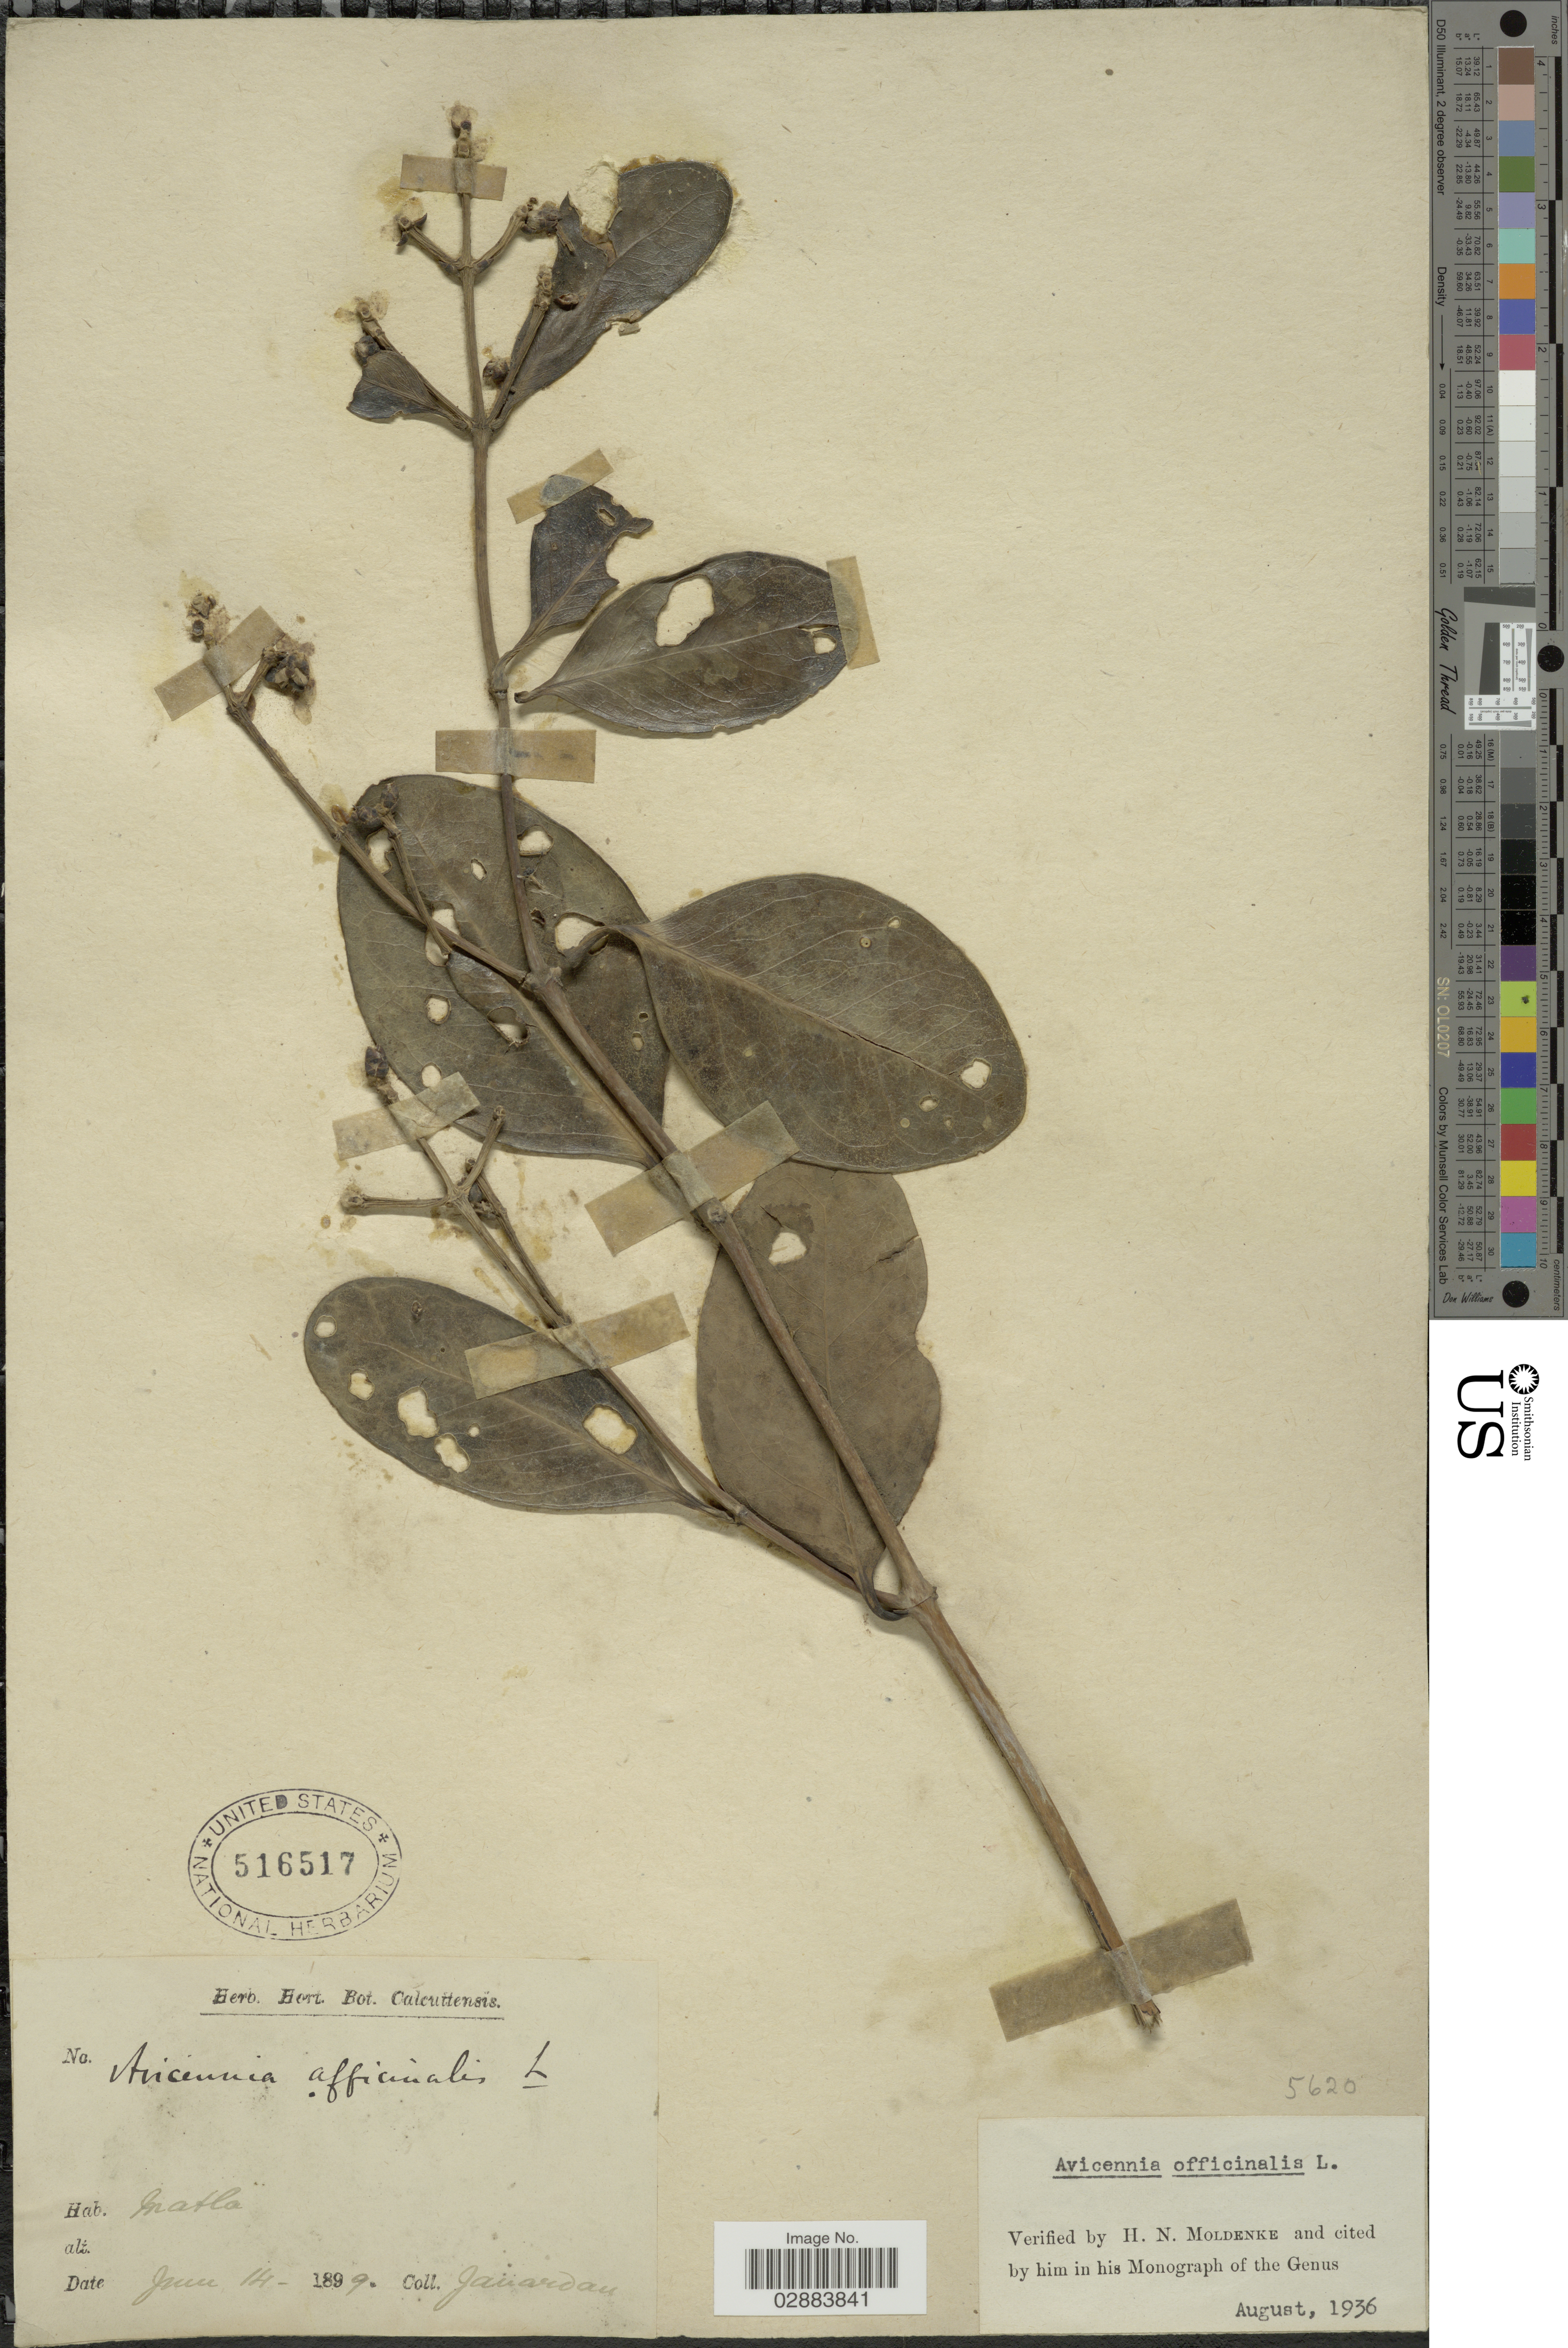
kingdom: Plantae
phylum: Tracheophyta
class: Magnoliopsida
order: Lamiales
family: Acanthaceae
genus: Avicennia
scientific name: Avicennia officinalis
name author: L.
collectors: Janardan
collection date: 1899-06-14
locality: Inatla [interpreted].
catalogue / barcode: US 516517